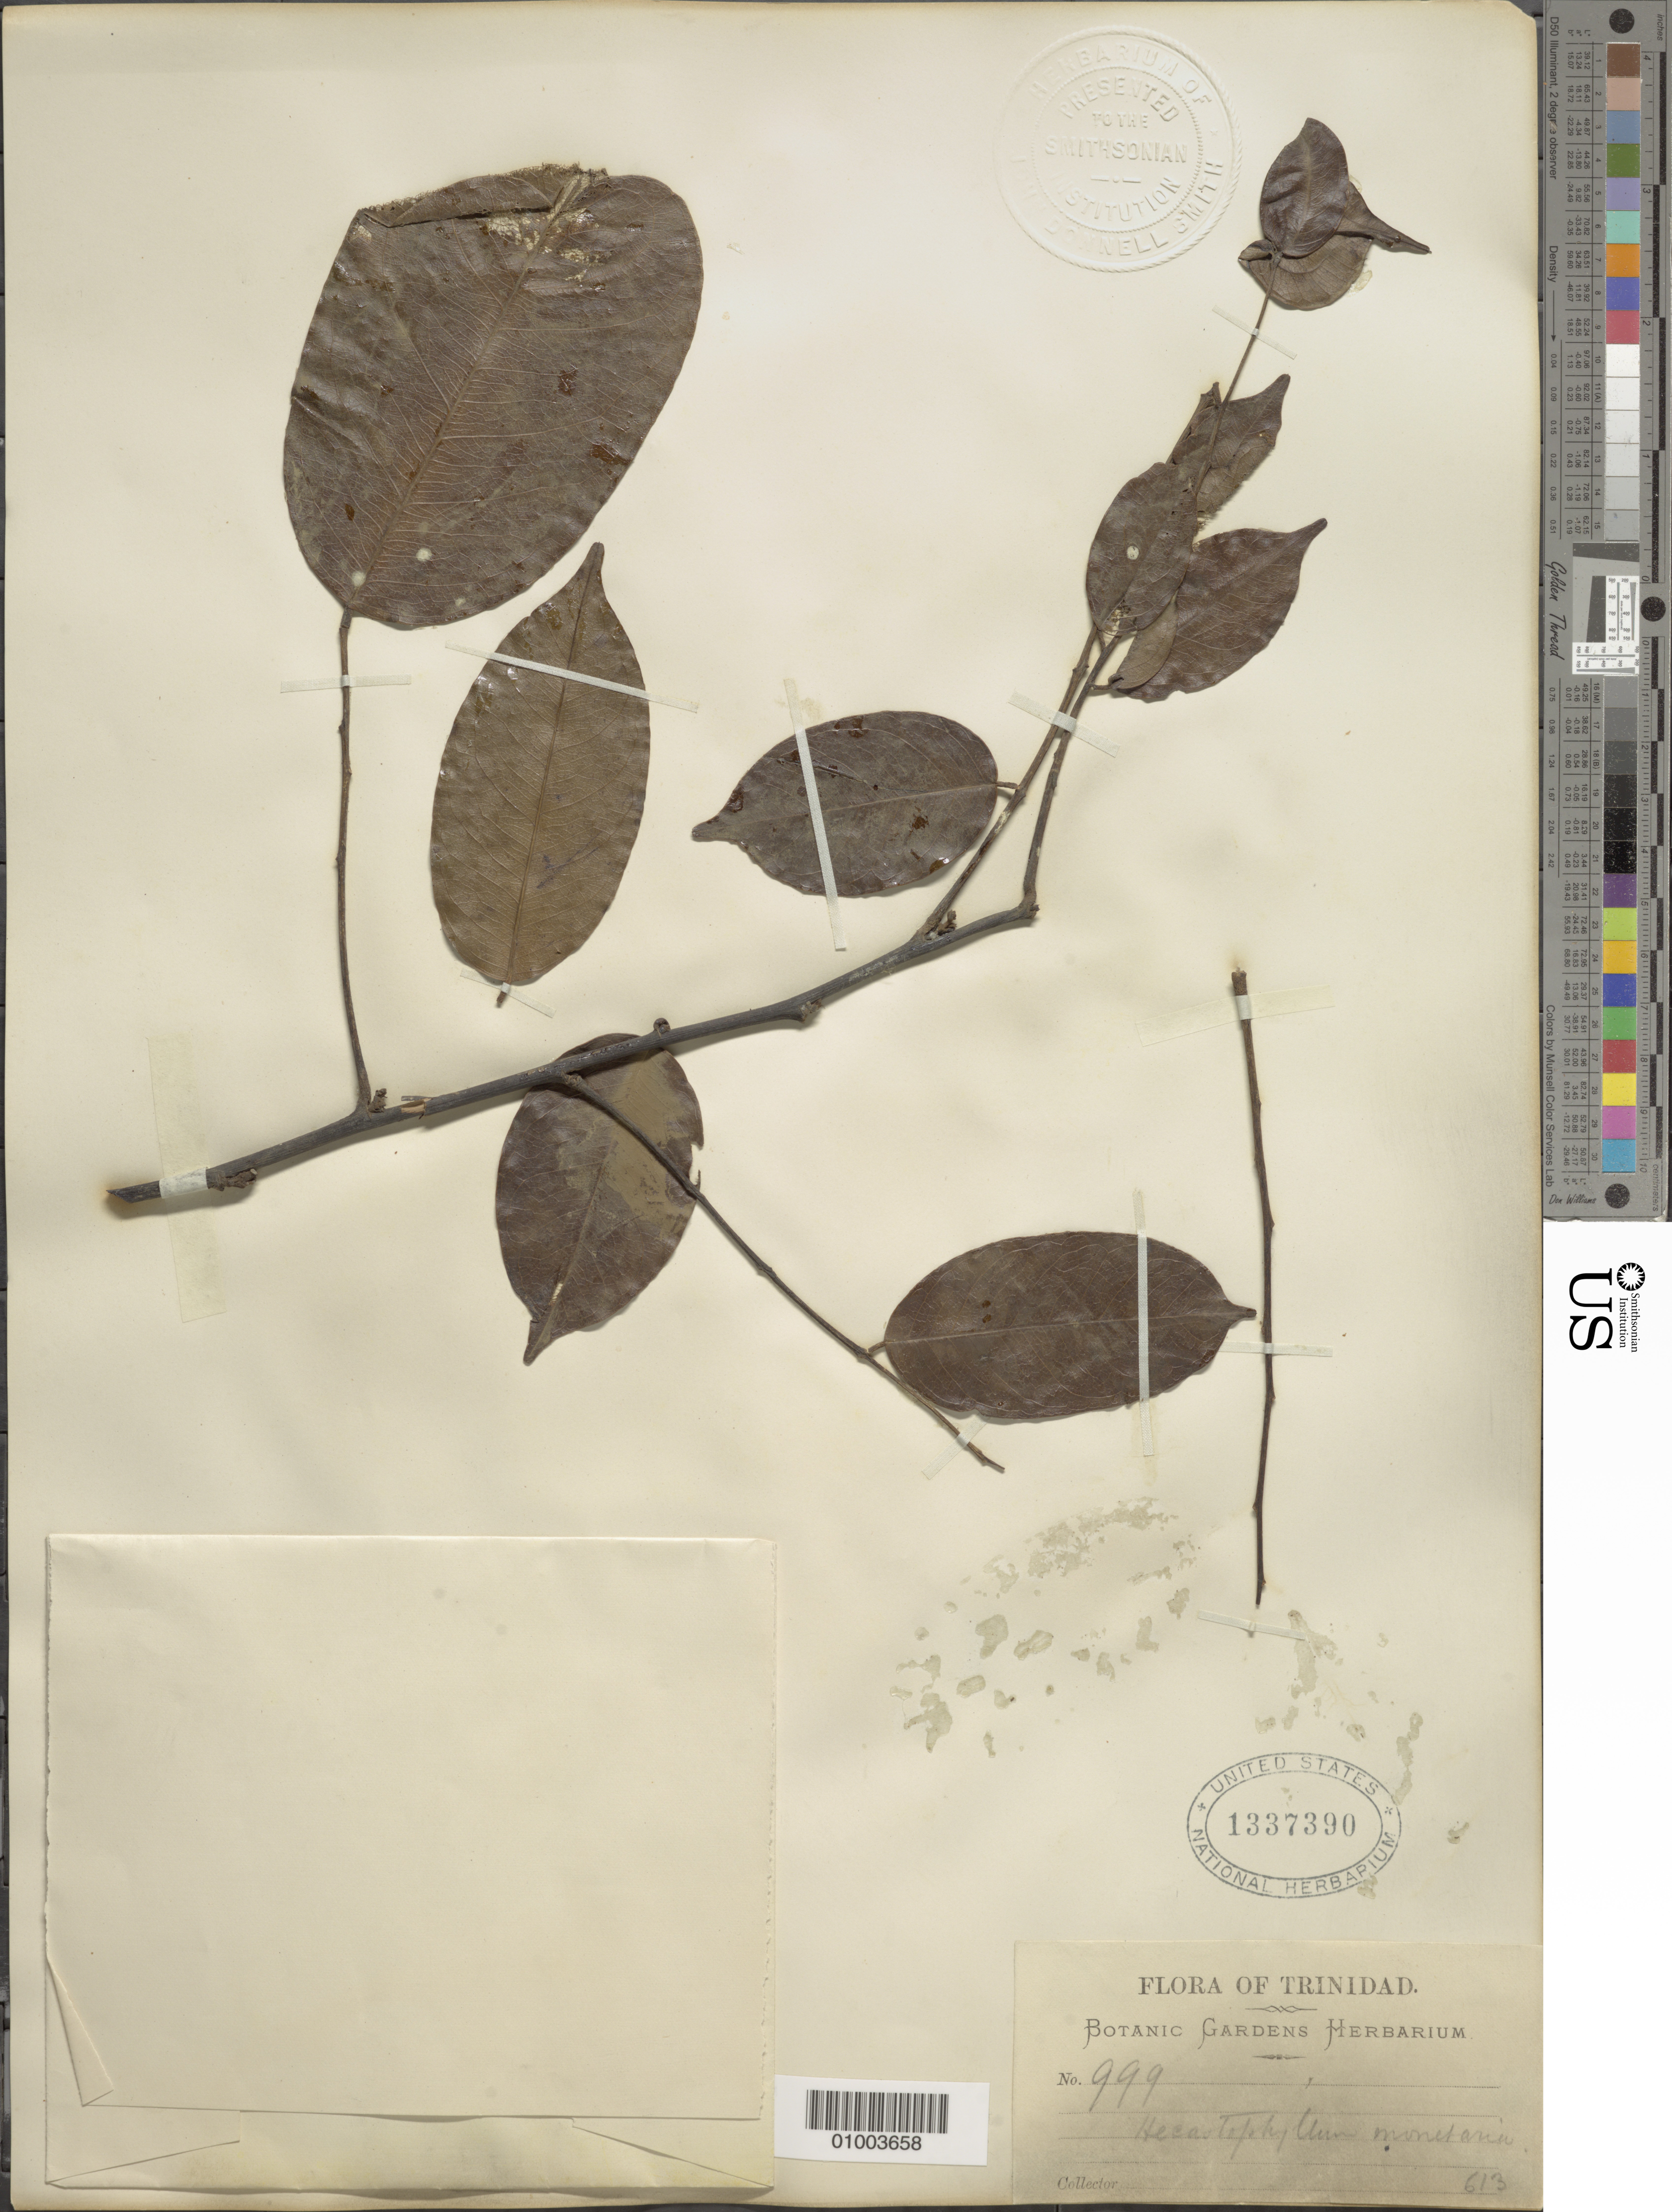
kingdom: Plantae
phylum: Tracheophyta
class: Magnoliopsida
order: Fabales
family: Fabaceae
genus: Dalbergia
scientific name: Dalbergia monetaria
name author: L. f.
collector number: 999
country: Trinidad and Tobago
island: Trinidad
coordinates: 0 N, 0 E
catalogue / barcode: US 1337390